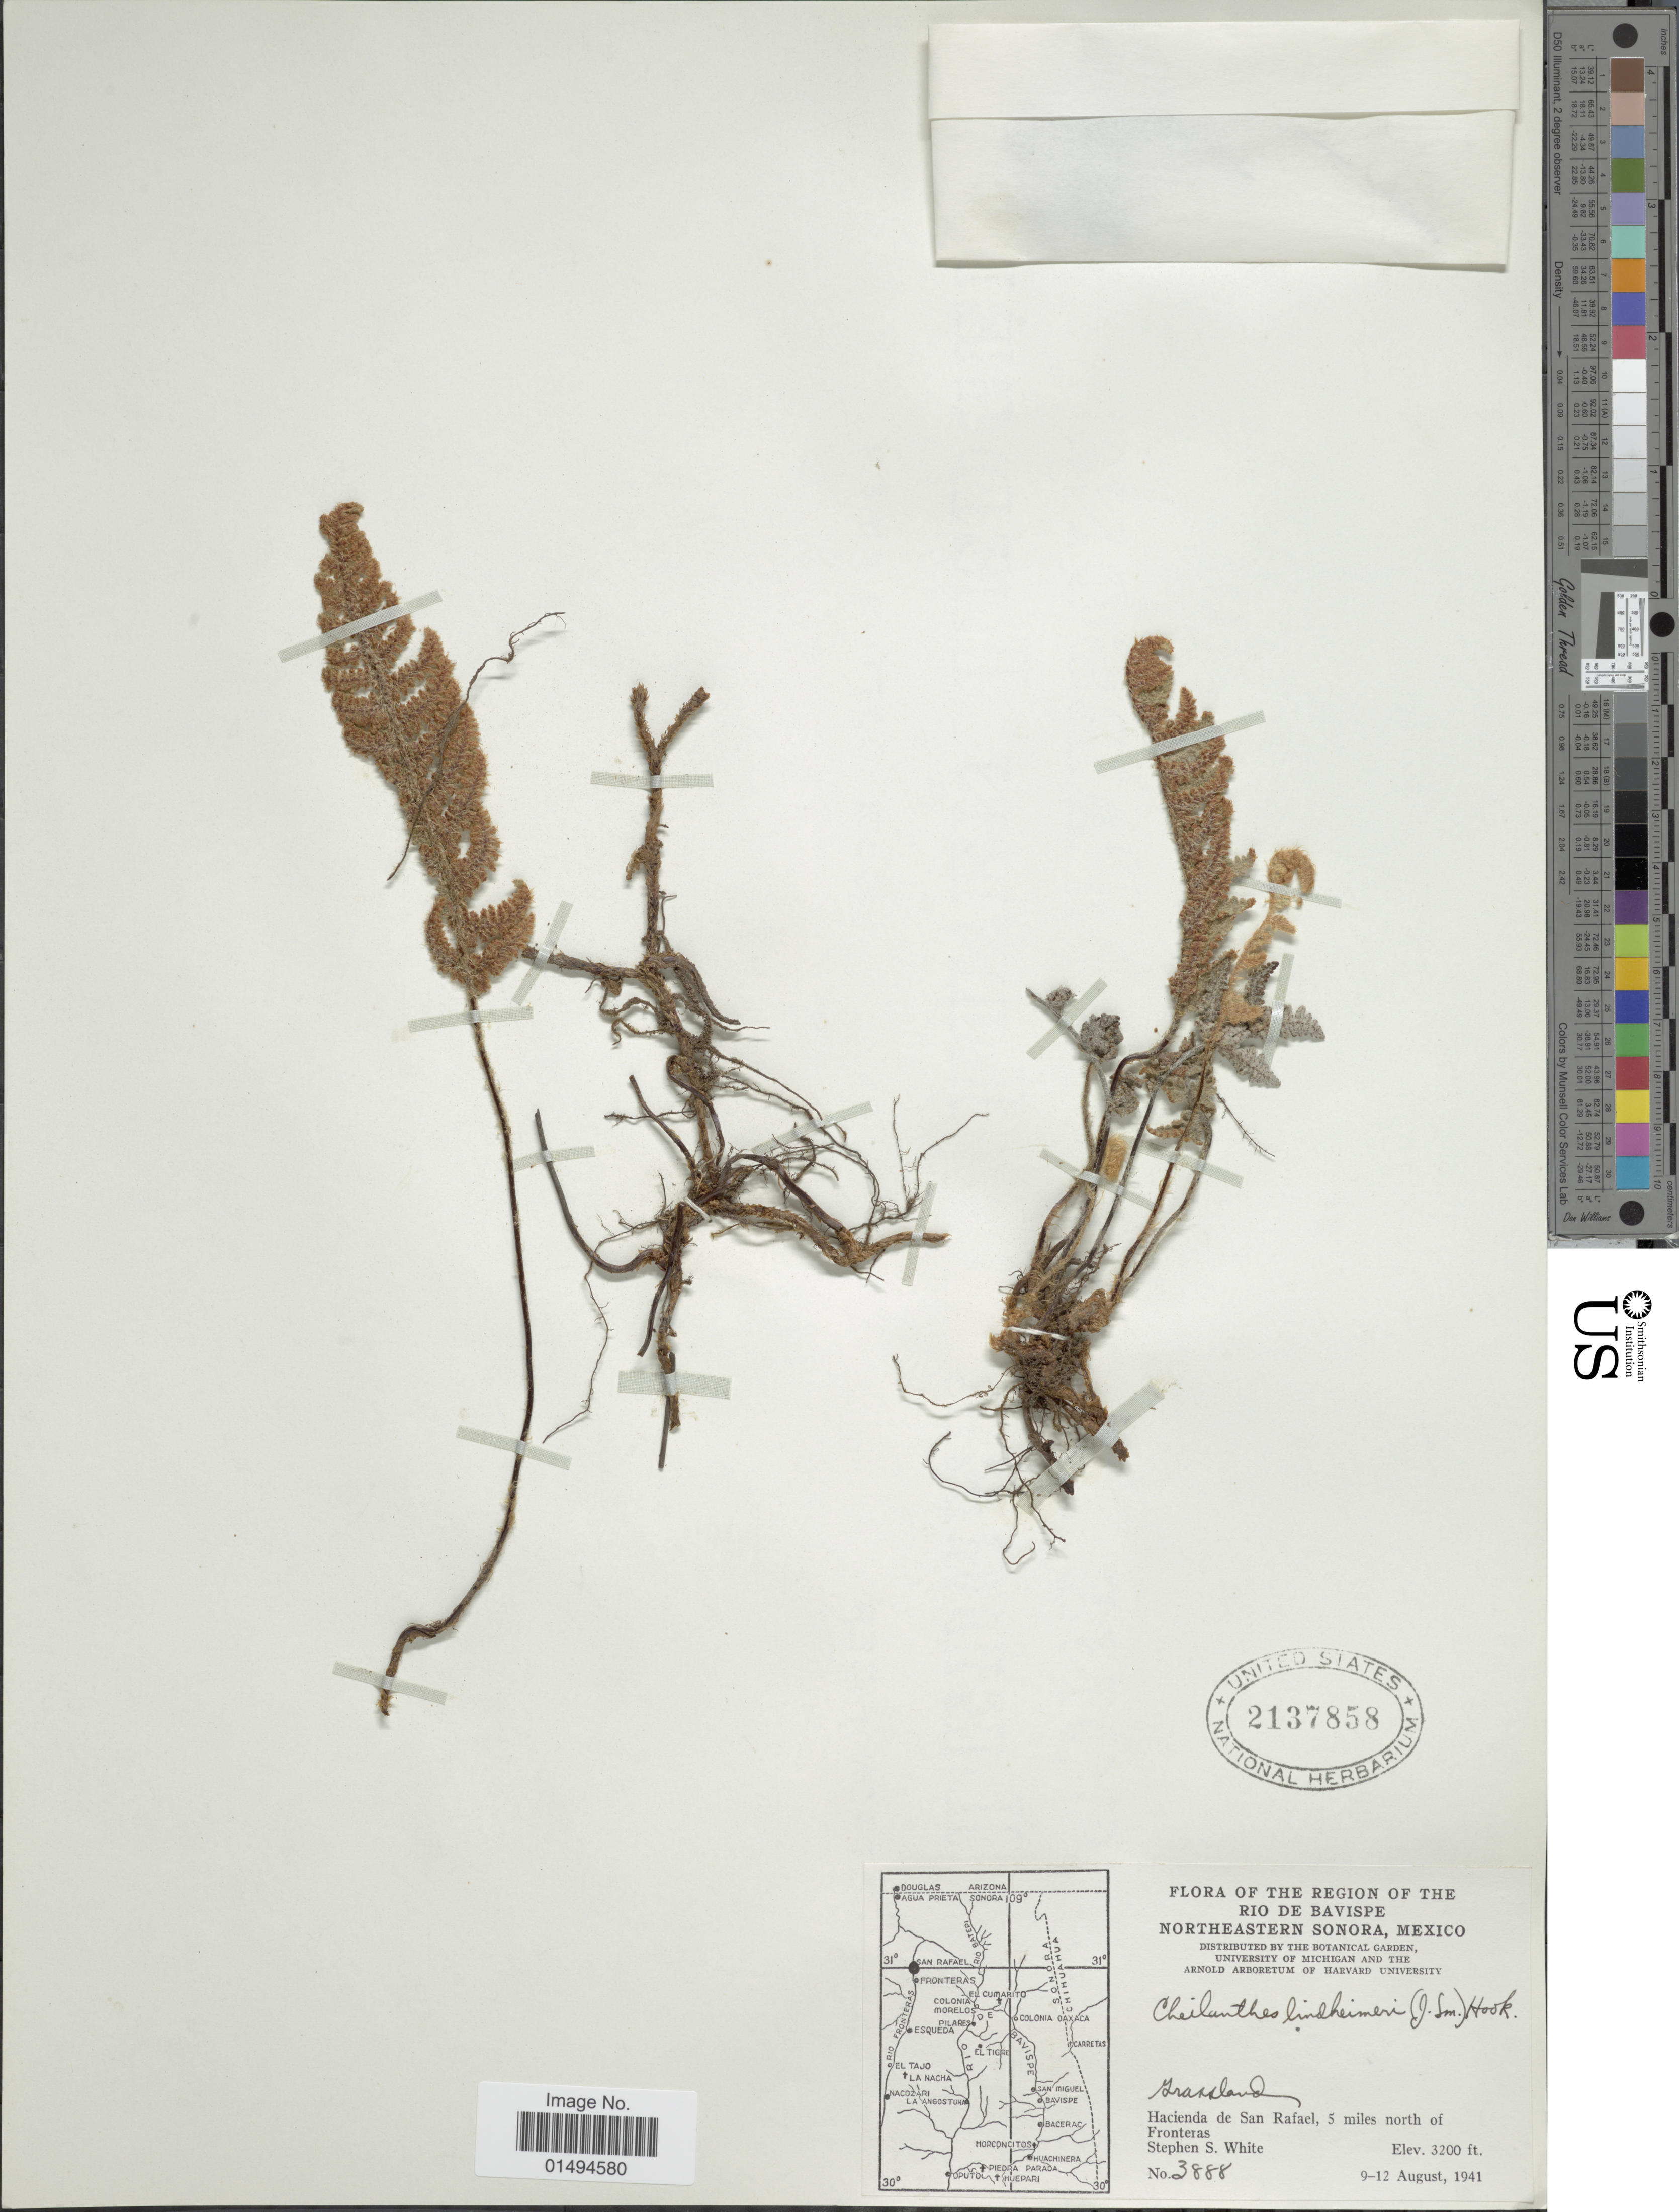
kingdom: Plantae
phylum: Tracheophyta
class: Polypodiopsida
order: Polypodiales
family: Pteridaceae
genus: Myriopteris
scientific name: Myriopteris lindheimeri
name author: (Hook.) J. Sm.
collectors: S. S. White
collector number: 3888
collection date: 1941-08-09/1941-08-12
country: Mexico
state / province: Sonora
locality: Hacienda de San Rafael, 5 miles north of fronteras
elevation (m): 975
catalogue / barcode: US 2137858